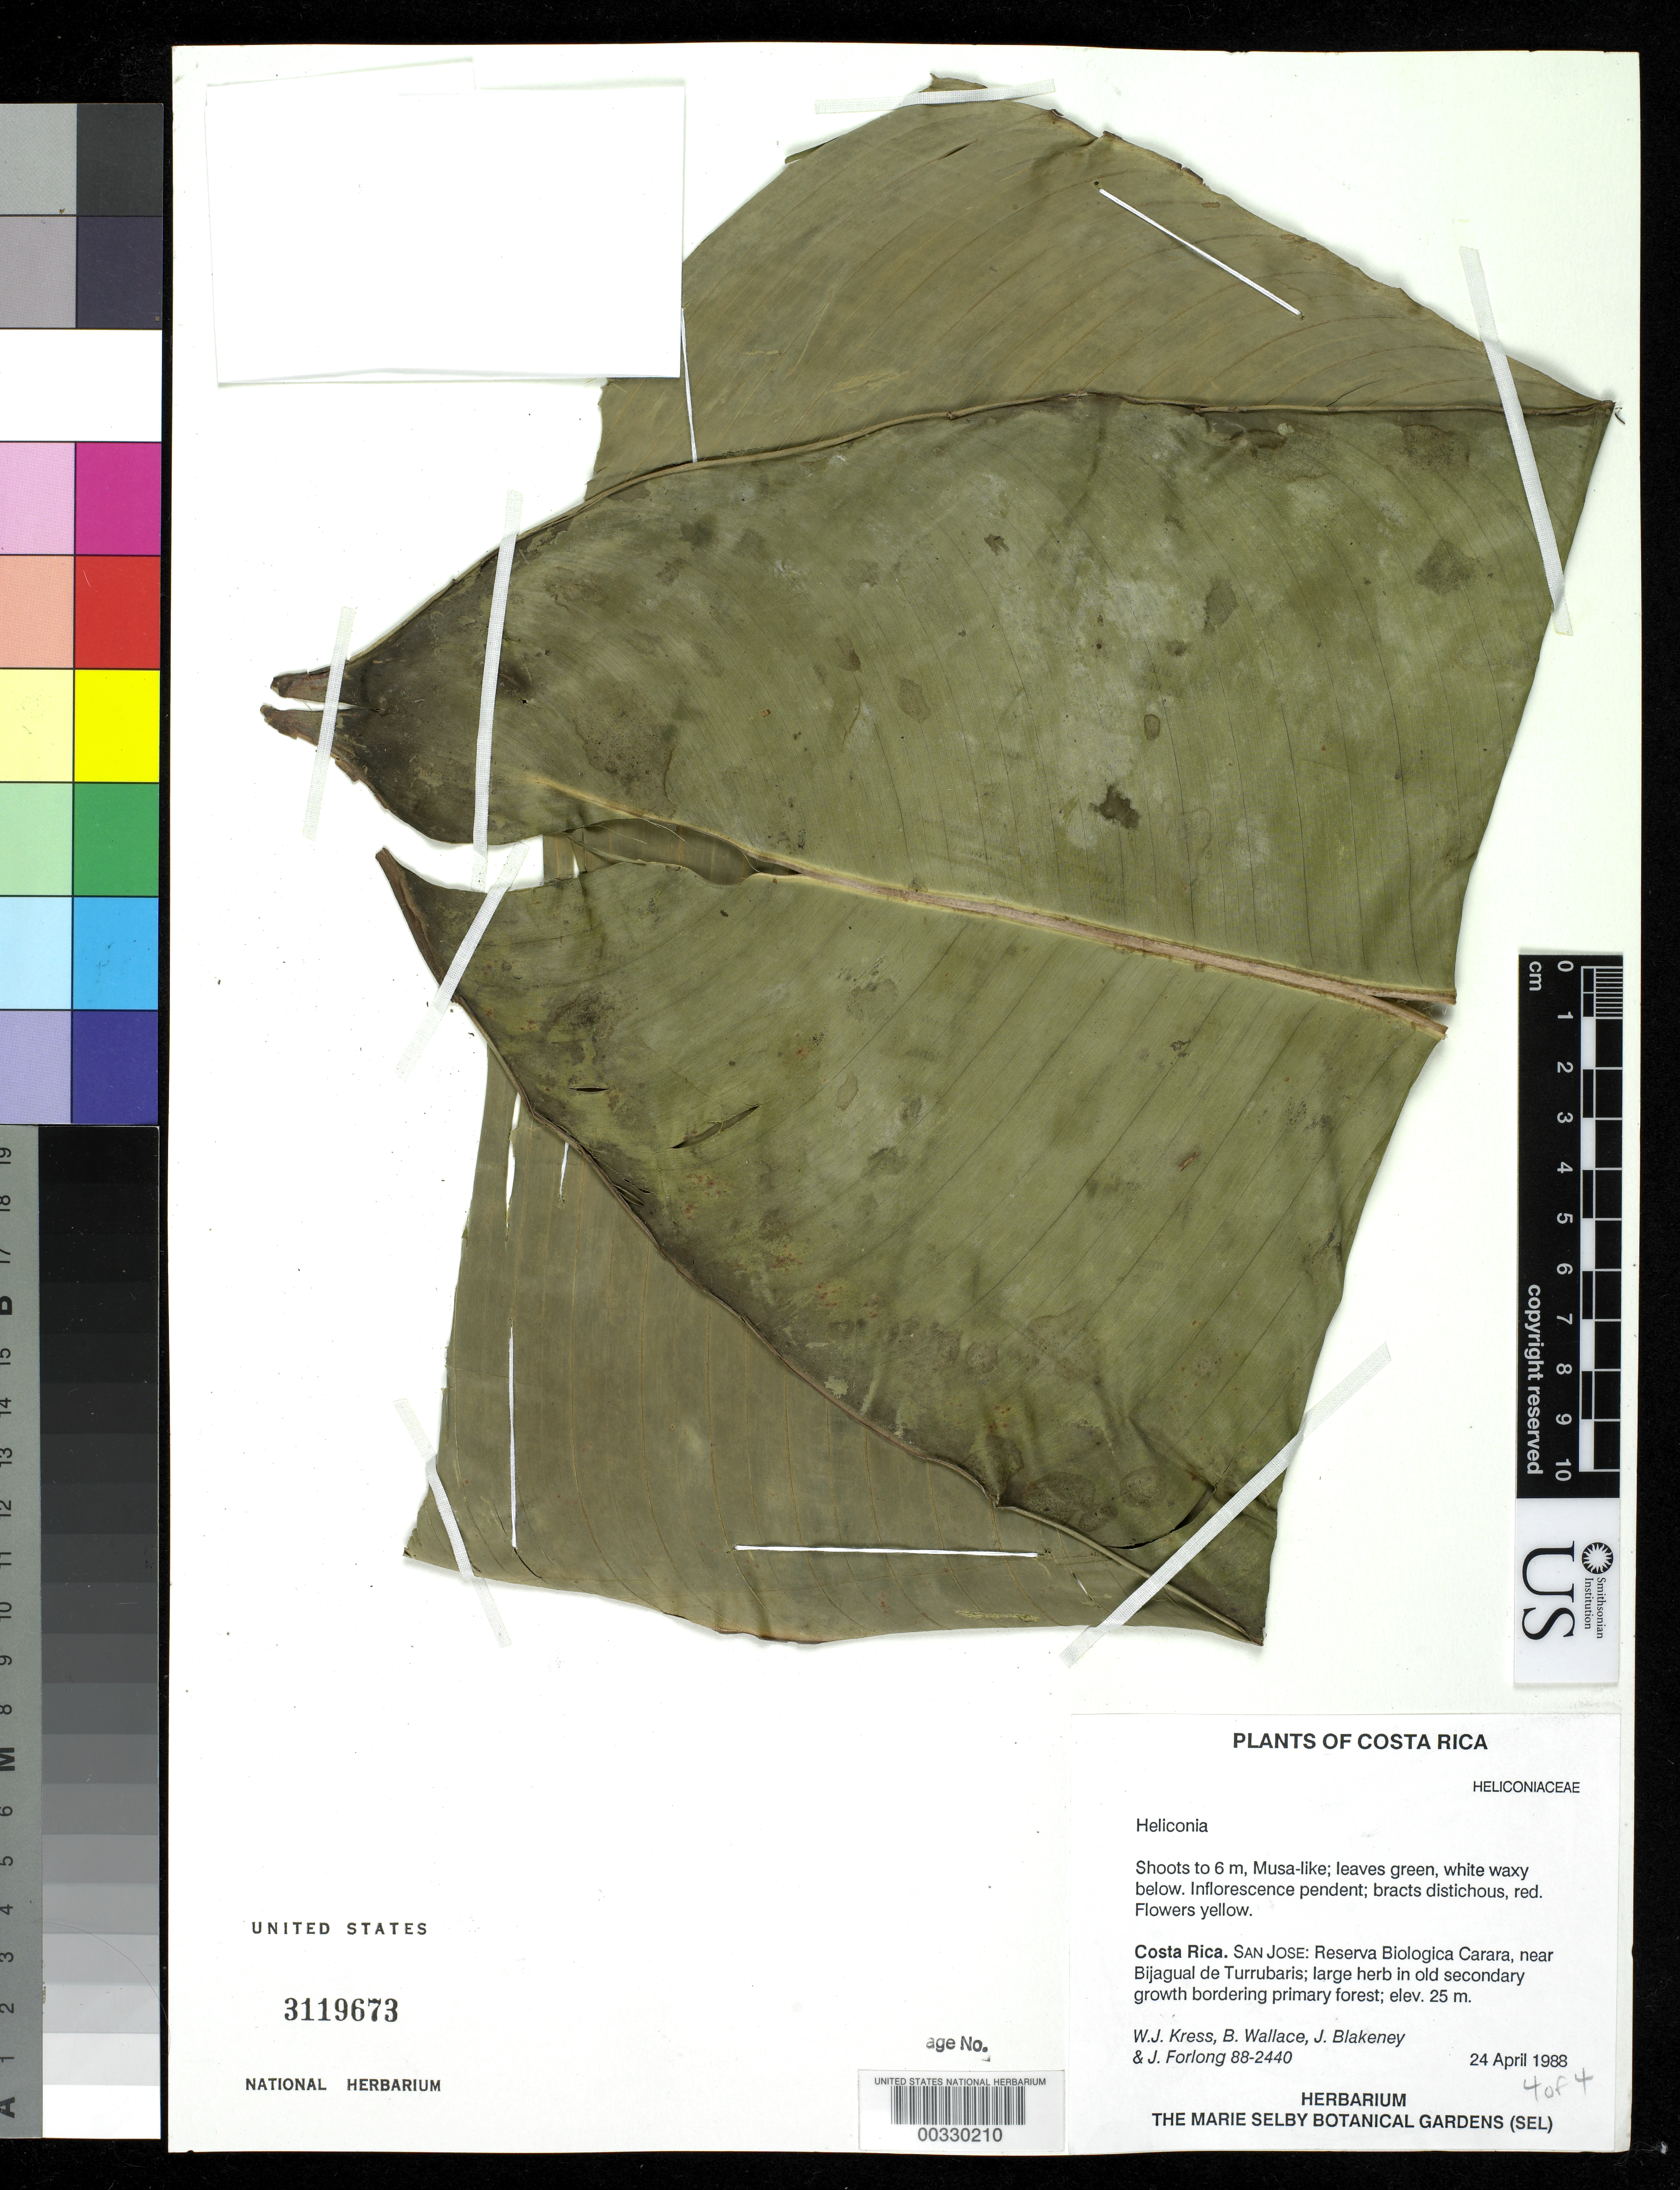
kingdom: Plantae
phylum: Tracheophyta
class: Liliopsida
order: Zingiberales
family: Heliconiaceae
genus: Heliconia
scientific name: Heliconia stilesii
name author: W.J. Kress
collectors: W. J. Kress, B. Wallace, J. Blakeney & J. Forlong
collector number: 88-2440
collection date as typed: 24 Apr 1988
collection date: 1988-04-24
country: Costa Rica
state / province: San José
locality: Reserva biologica carara, near bijagual de turrubaris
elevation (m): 25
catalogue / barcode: US 3119673